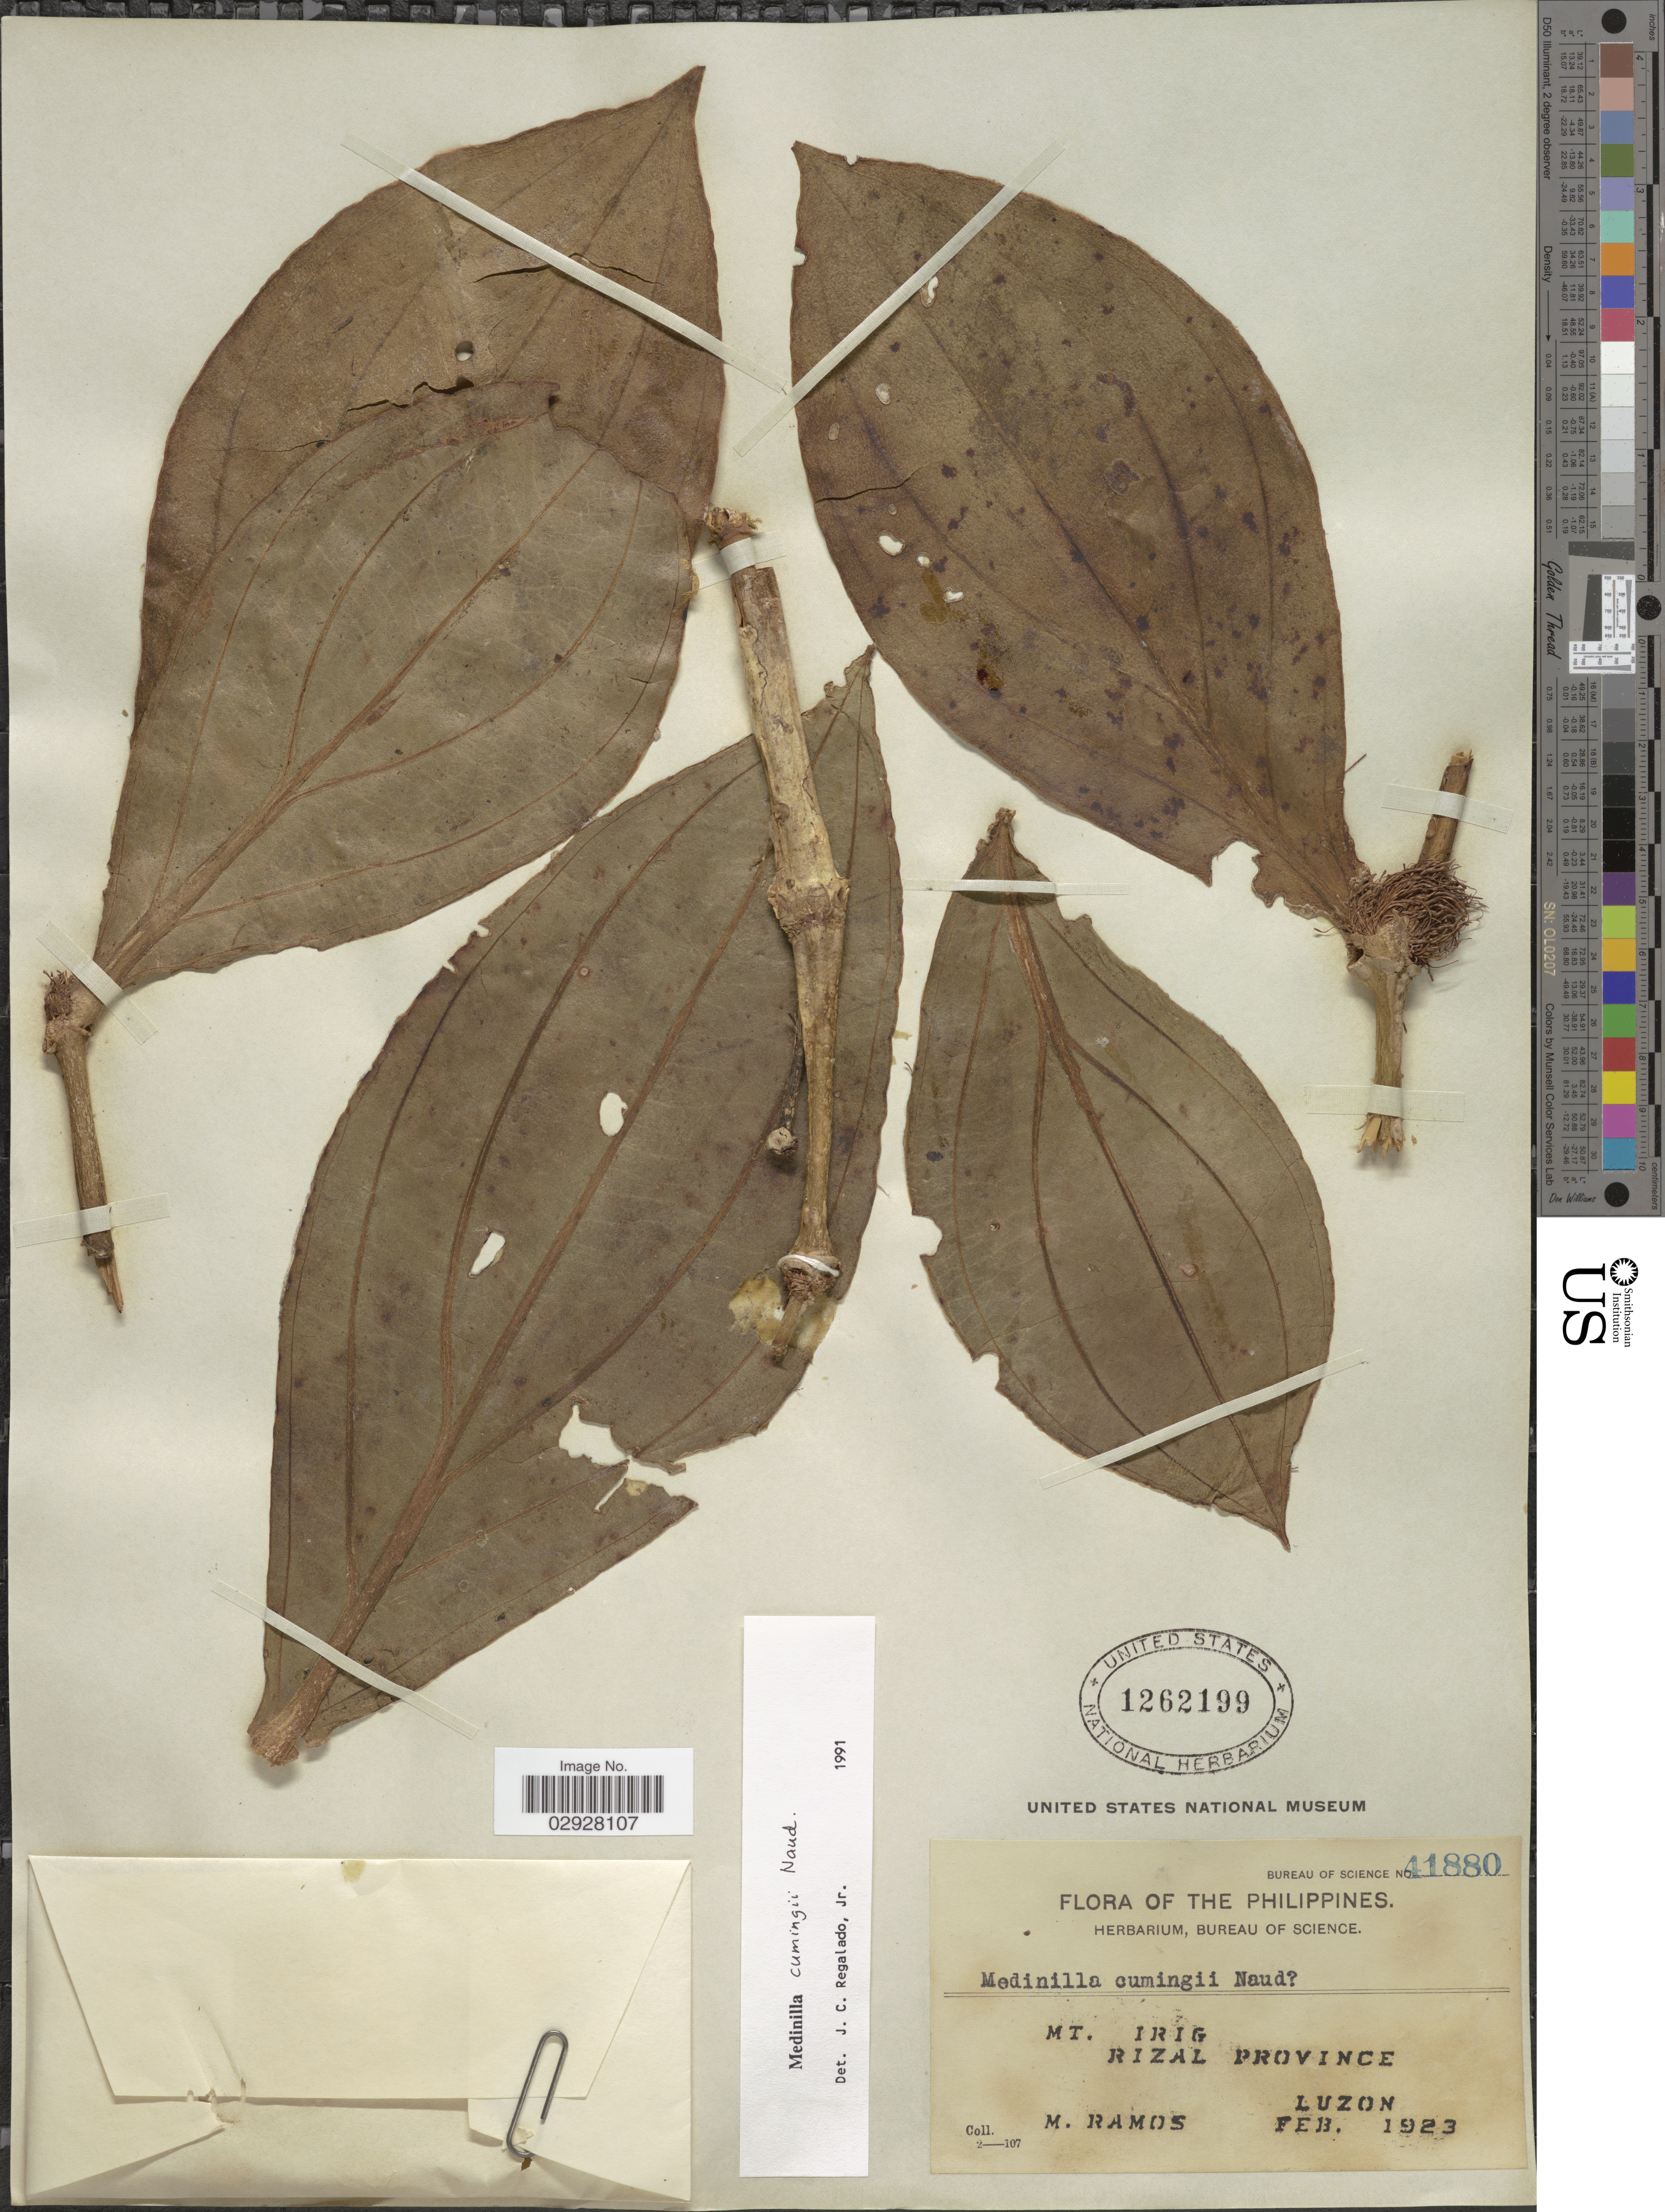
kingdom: Plantae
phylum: Tracheophyta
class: Magnoliopsida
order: Myrtales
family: Melastomataceae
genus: Medinilla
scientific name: Medinilla cummingii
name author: Naudin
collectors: M. Ramos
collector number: Bureau of Science 41880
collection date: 1923-02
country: Philippines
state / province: Calabarzon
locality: Mt. Irig, Rizal Province, Luzon.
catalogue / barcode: US 1262199